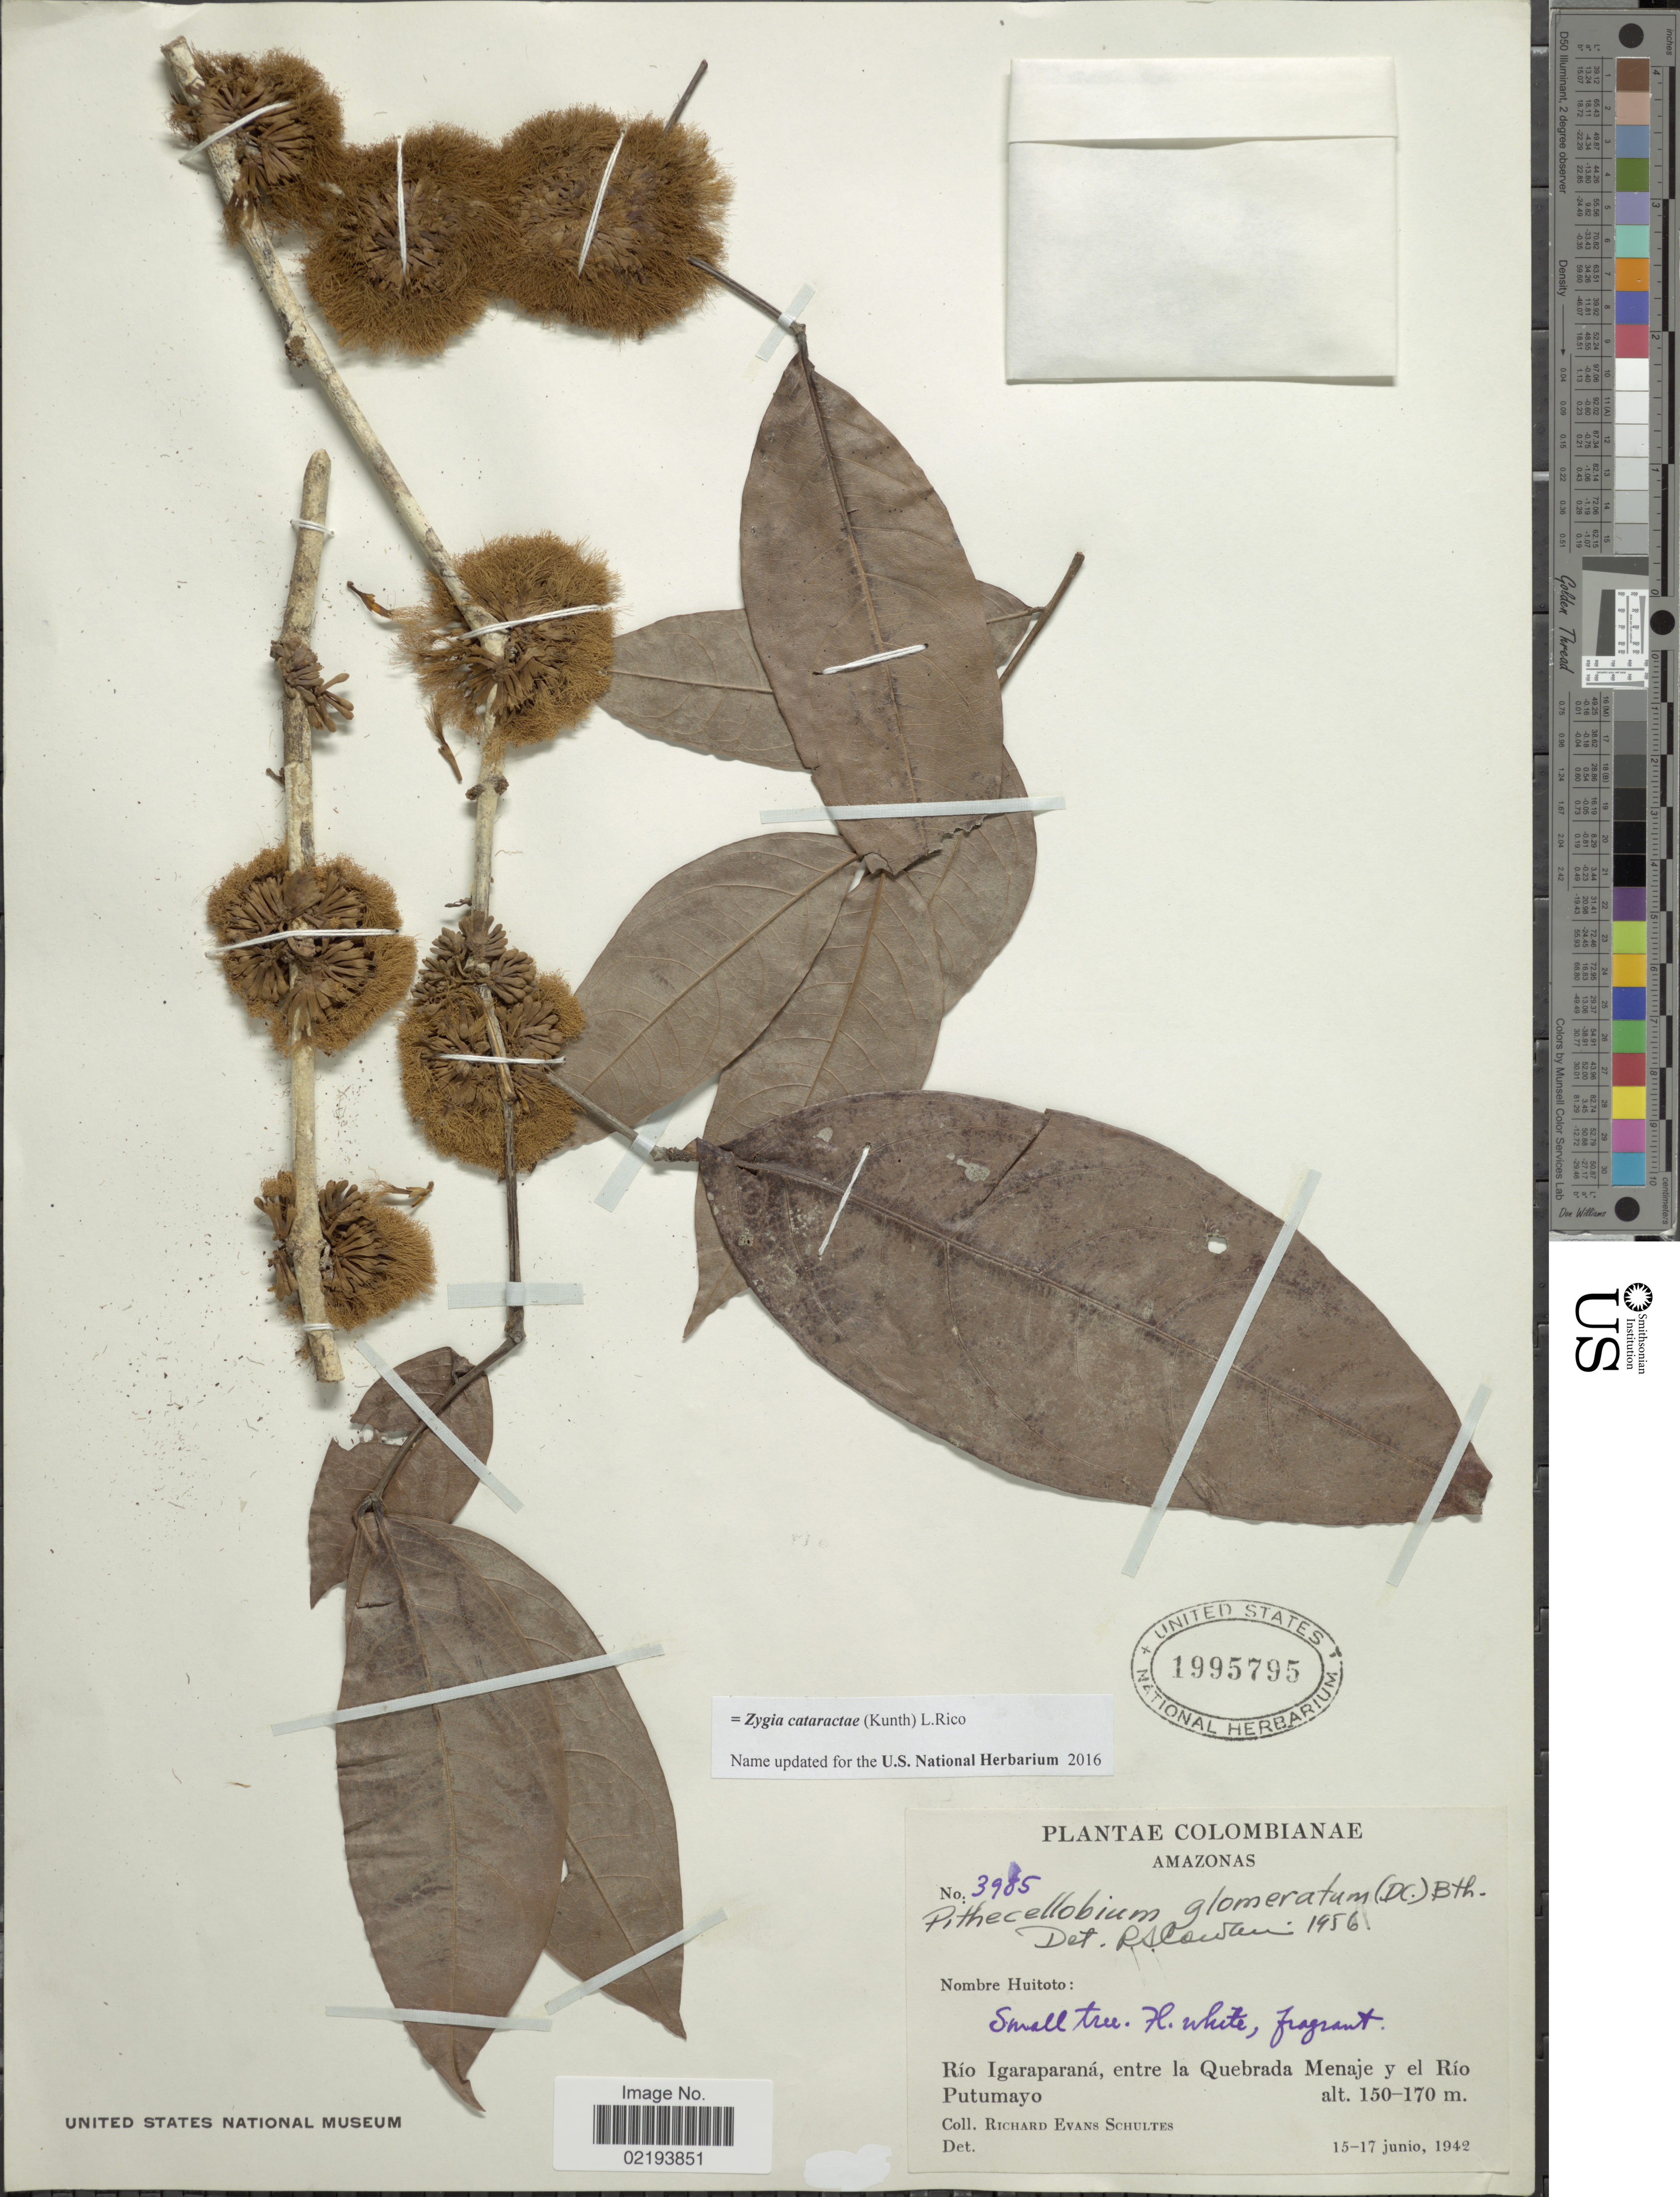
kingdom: Plantae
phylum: Tracheophyta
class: Magnoliopsida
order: Fabales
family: Fabaceae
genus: Zygia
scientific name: Zygia cataractae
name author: (Kunth) L. Rico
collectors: R. E. Schultes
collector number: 3985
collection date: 1942-06-15/1942-06-17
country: Colombia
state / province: Amazônas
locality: Río Igaraparaná, entre la Quebrada Menaje y el Río Putumayo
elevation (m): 150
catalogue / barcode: US 1995795